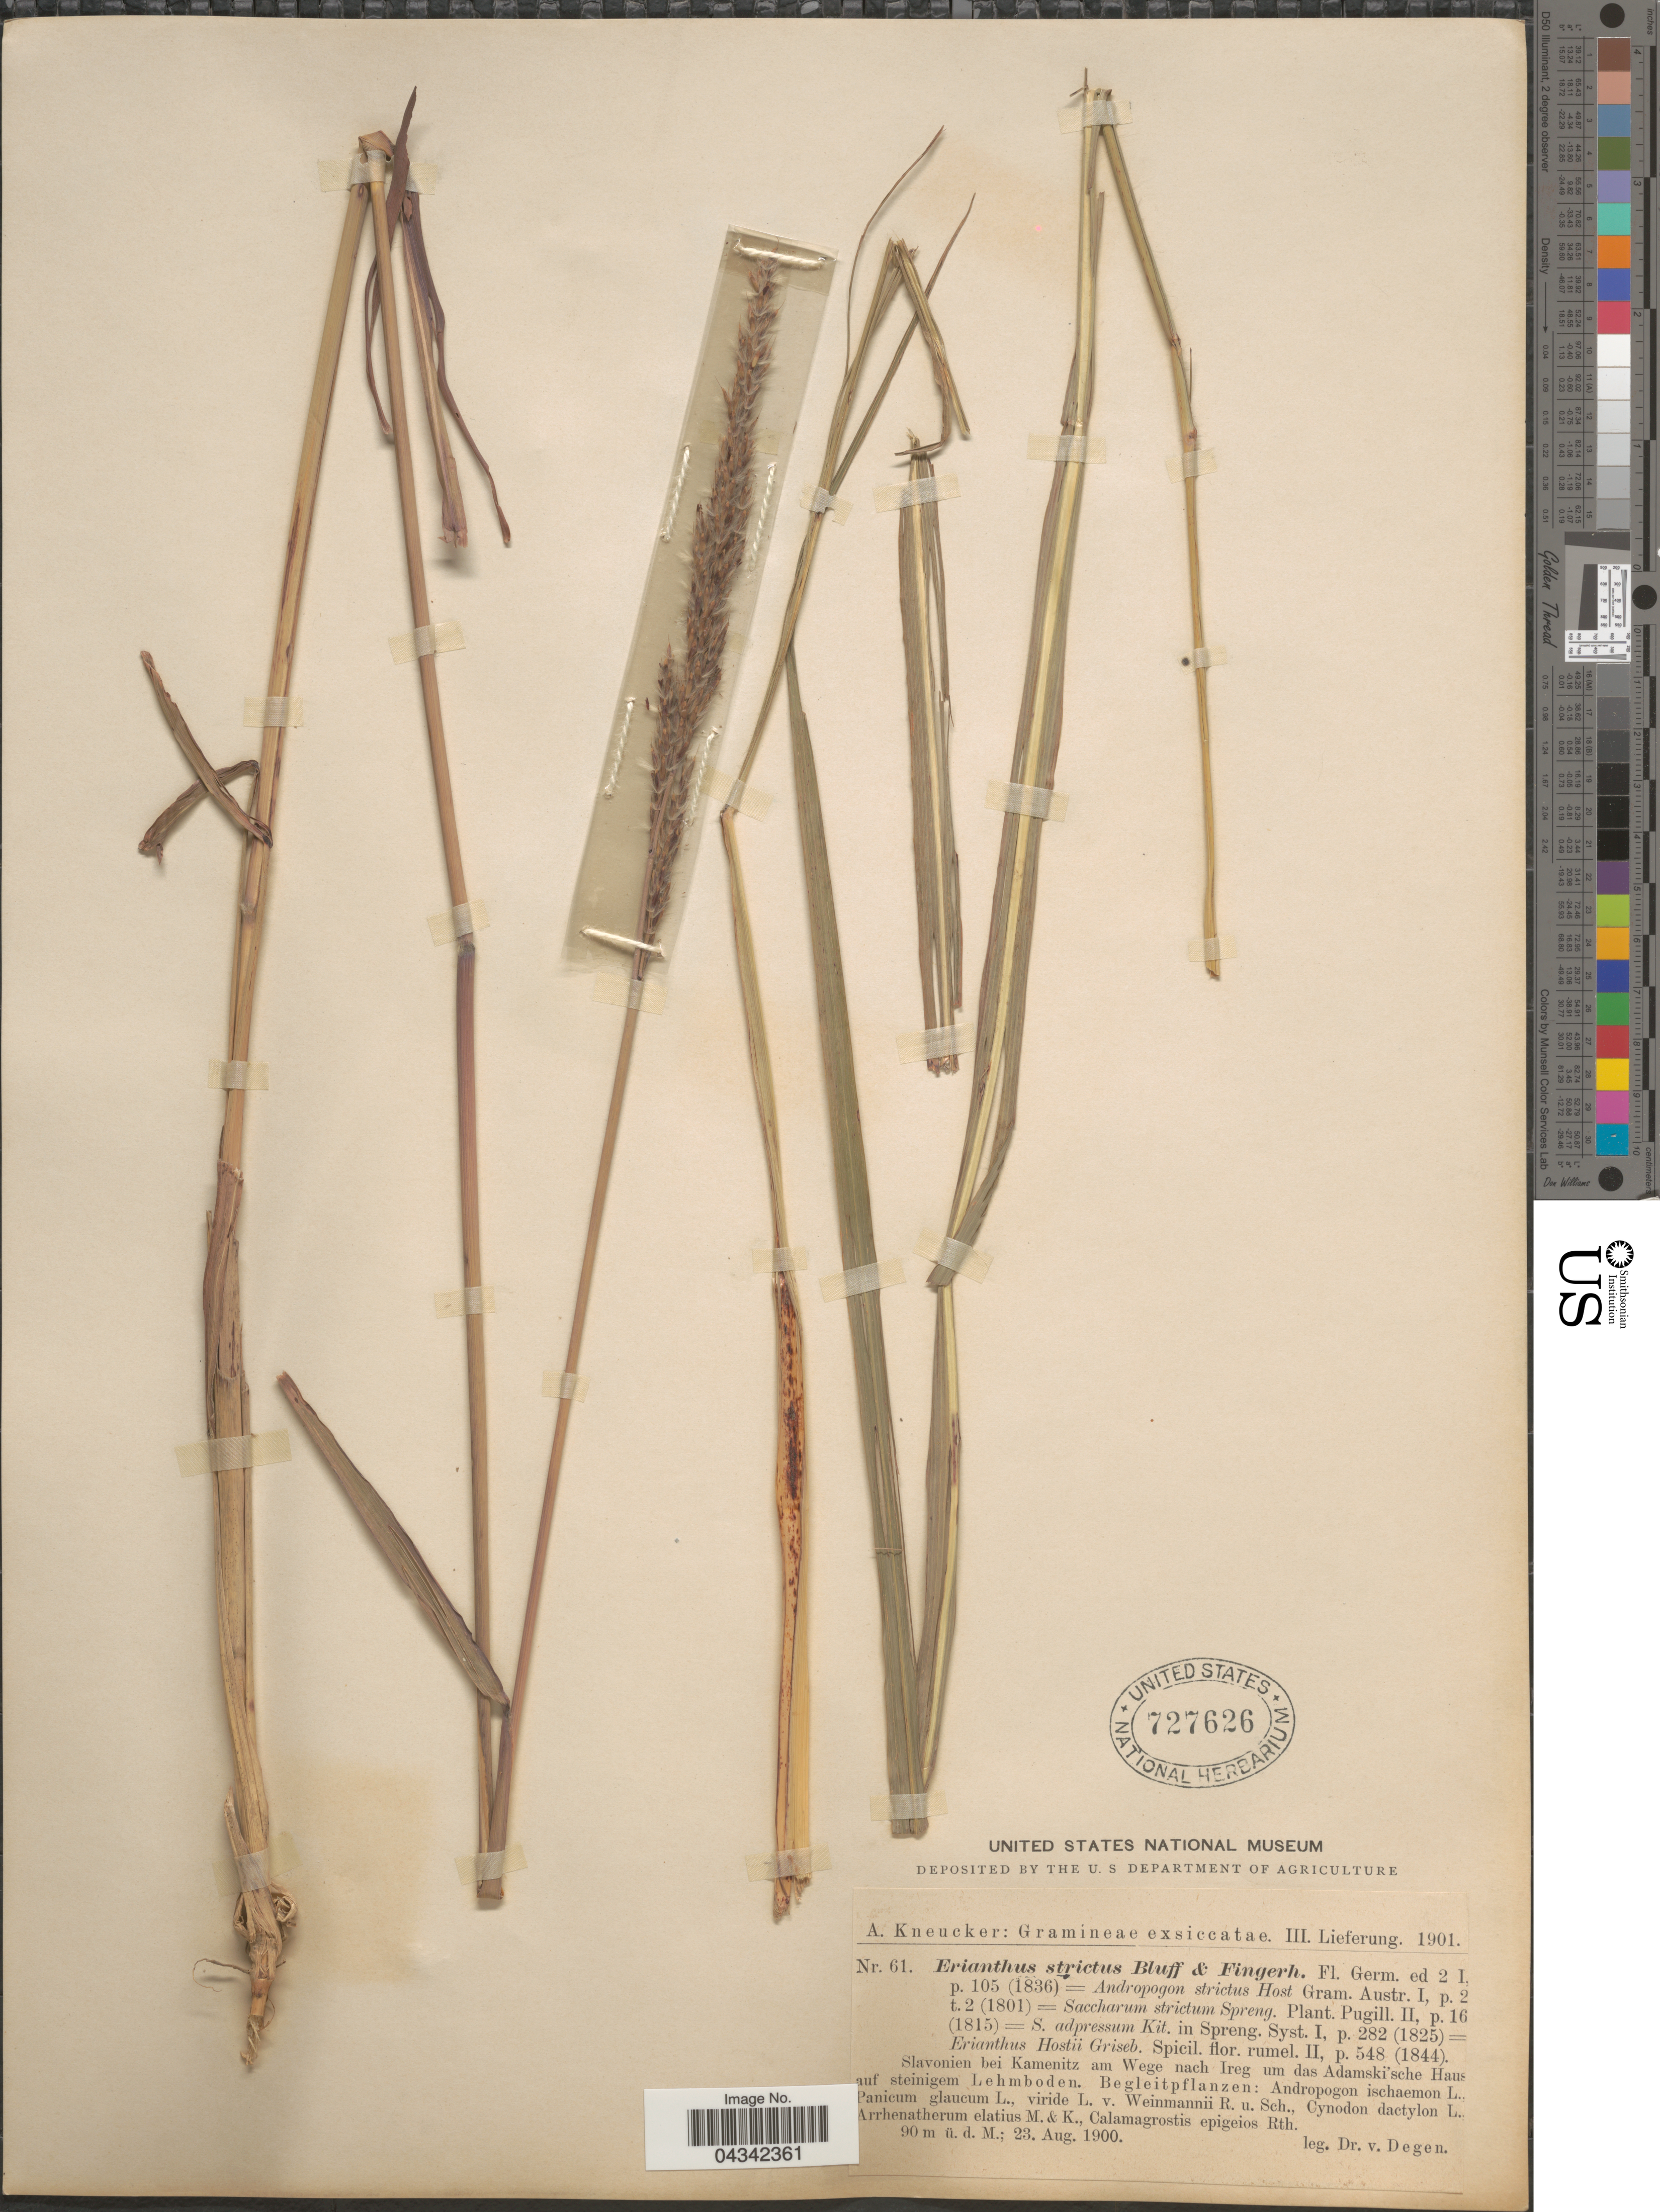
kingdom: Plantae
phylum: Tracheophyta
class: Liliopsida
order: Poales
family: Poaceae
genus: Tripidium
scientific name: Tripidium strictum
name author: (Host) H. Scholz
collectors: Von Degen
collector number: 61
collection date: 1900-08-23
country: Croatia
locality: Slavonien bei Kamenitz am Wege nach Ireg um das Adamski'sche Haus auf steinigem Lehmboden. Begleitpflanzen.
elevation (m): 90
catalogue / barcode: US 727626